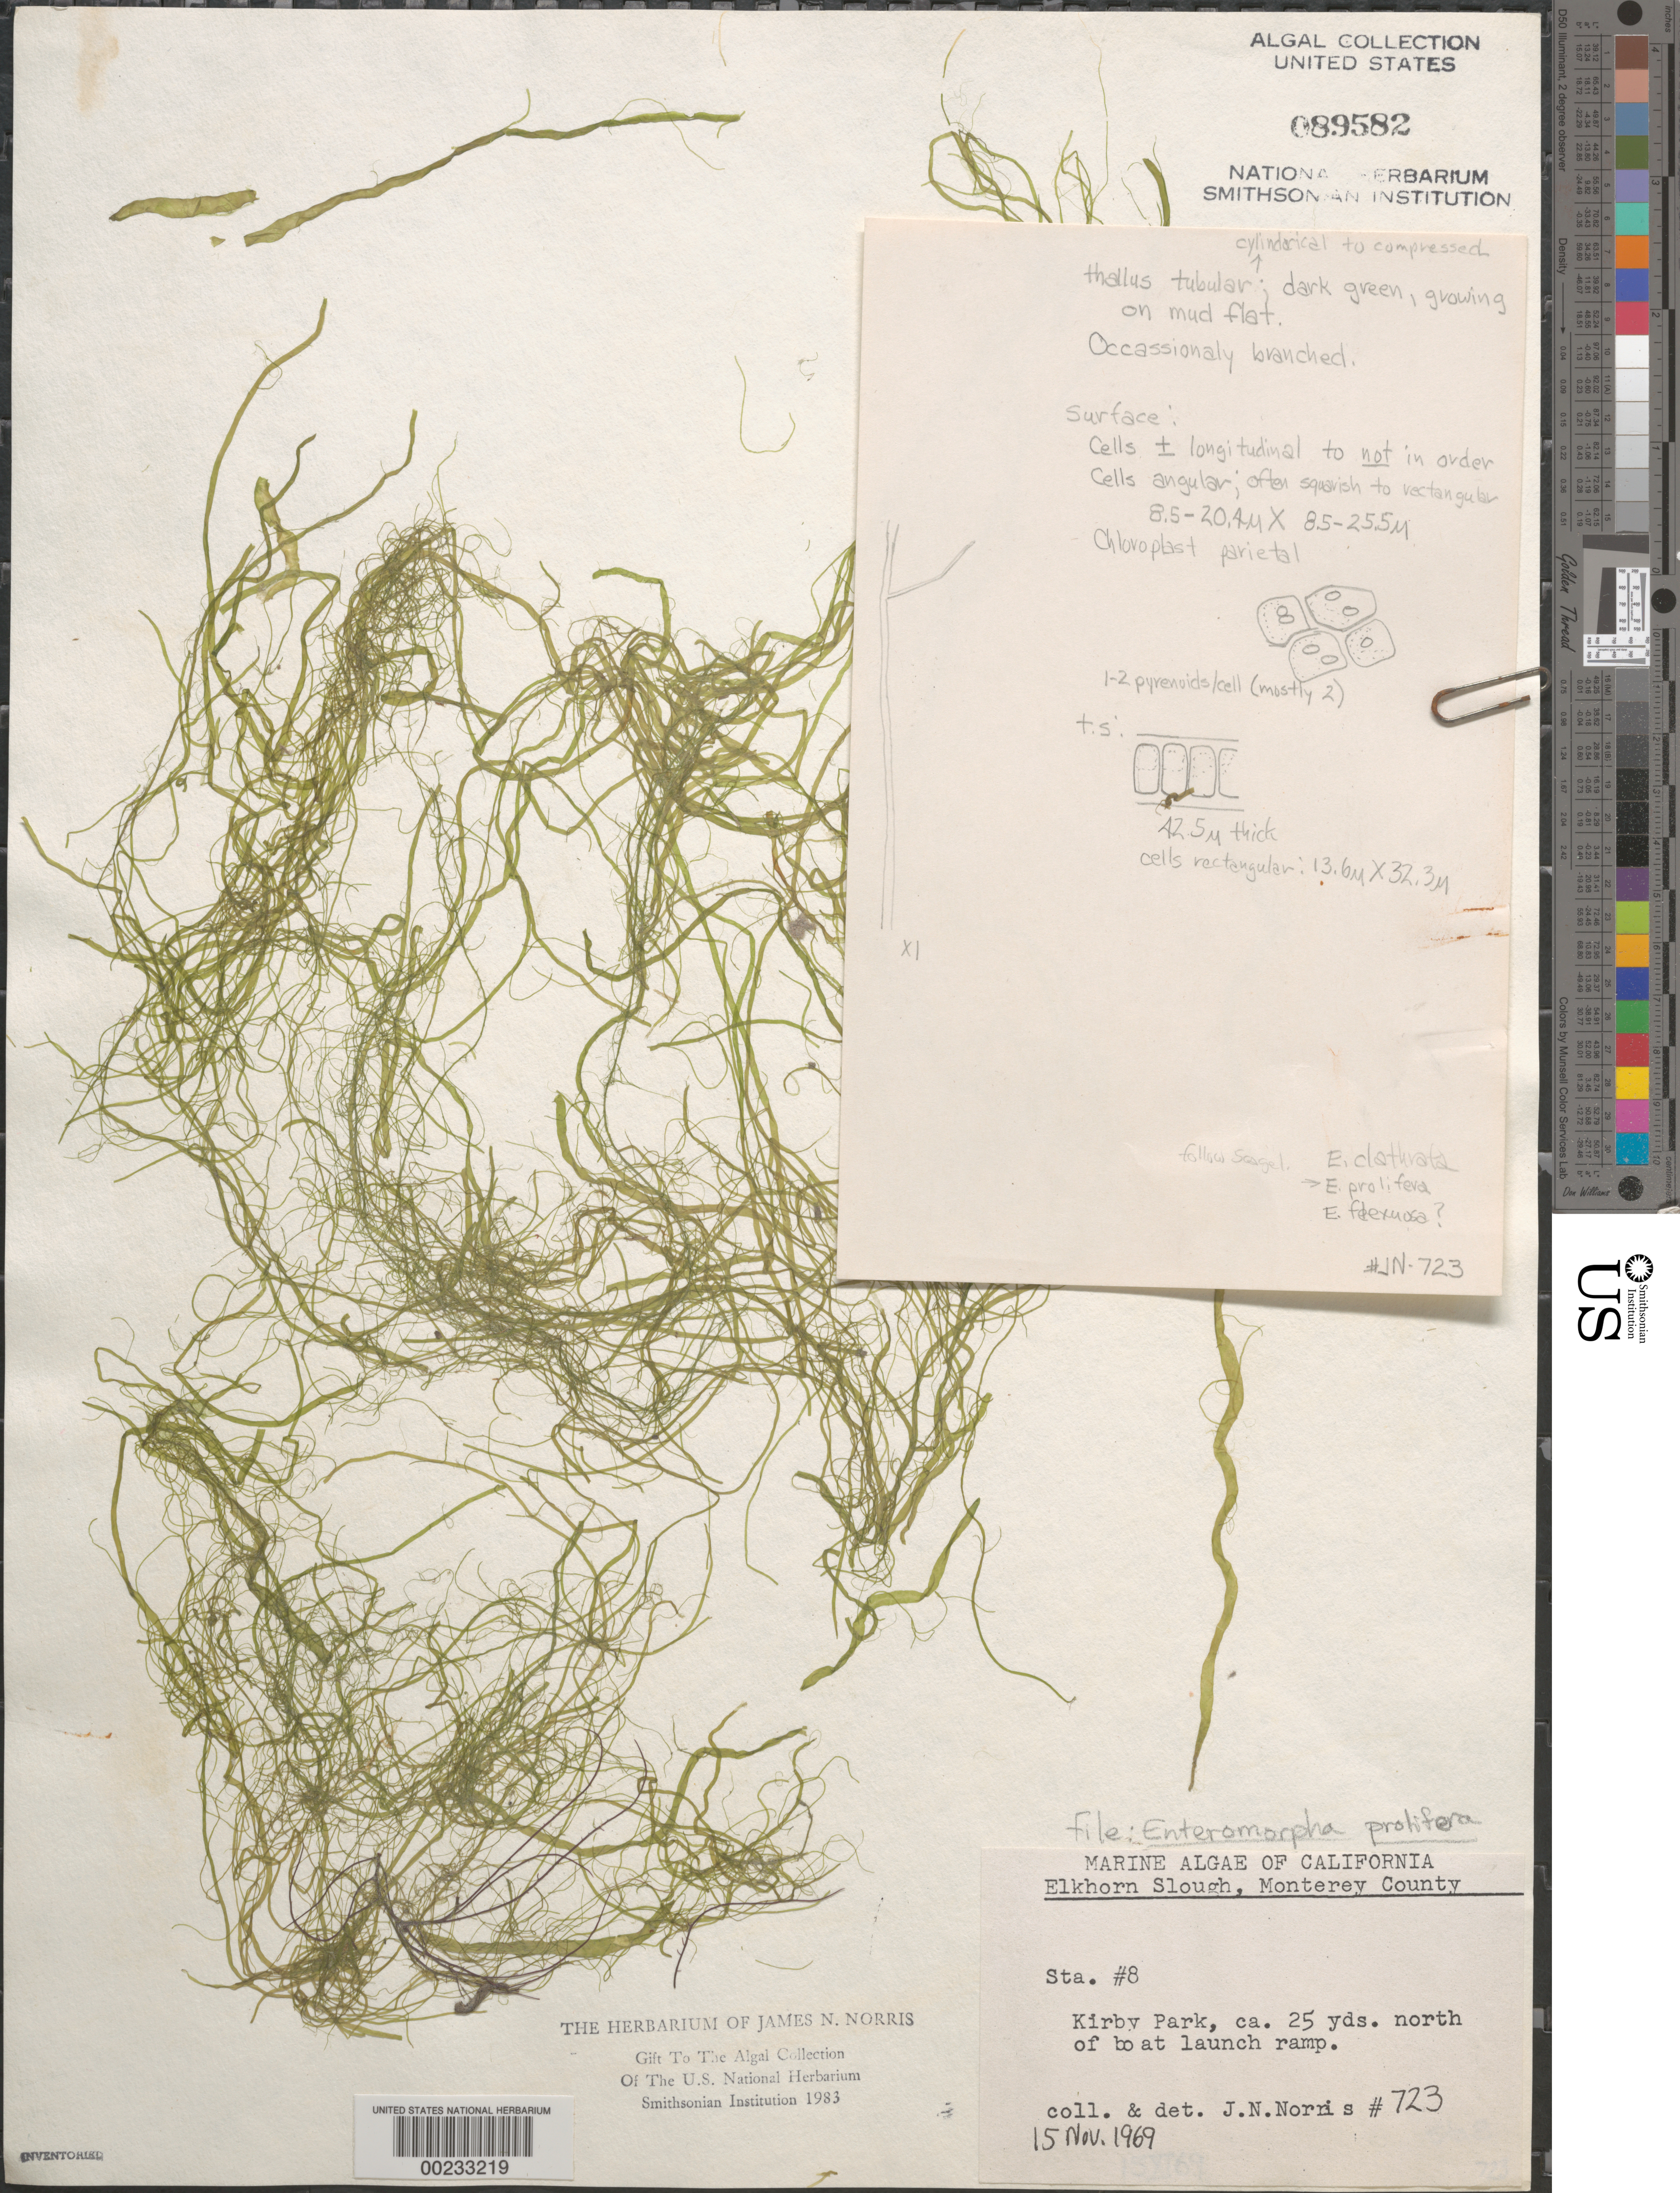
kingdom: Plantae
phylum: Chlorophyta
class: Ulvophyceae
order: Ulvales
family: Ulvaceae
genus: Ulva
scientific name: Ulva prolifera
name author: O.F. Müller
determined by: Algae name updating Project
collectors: J. N. Norris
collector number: JN-723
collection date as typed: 15 Nov 1969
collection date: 1969-11-15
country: United States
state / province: California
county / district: Monterey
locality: Elkhorn Slough, Kirby Park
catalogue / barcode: US 89582